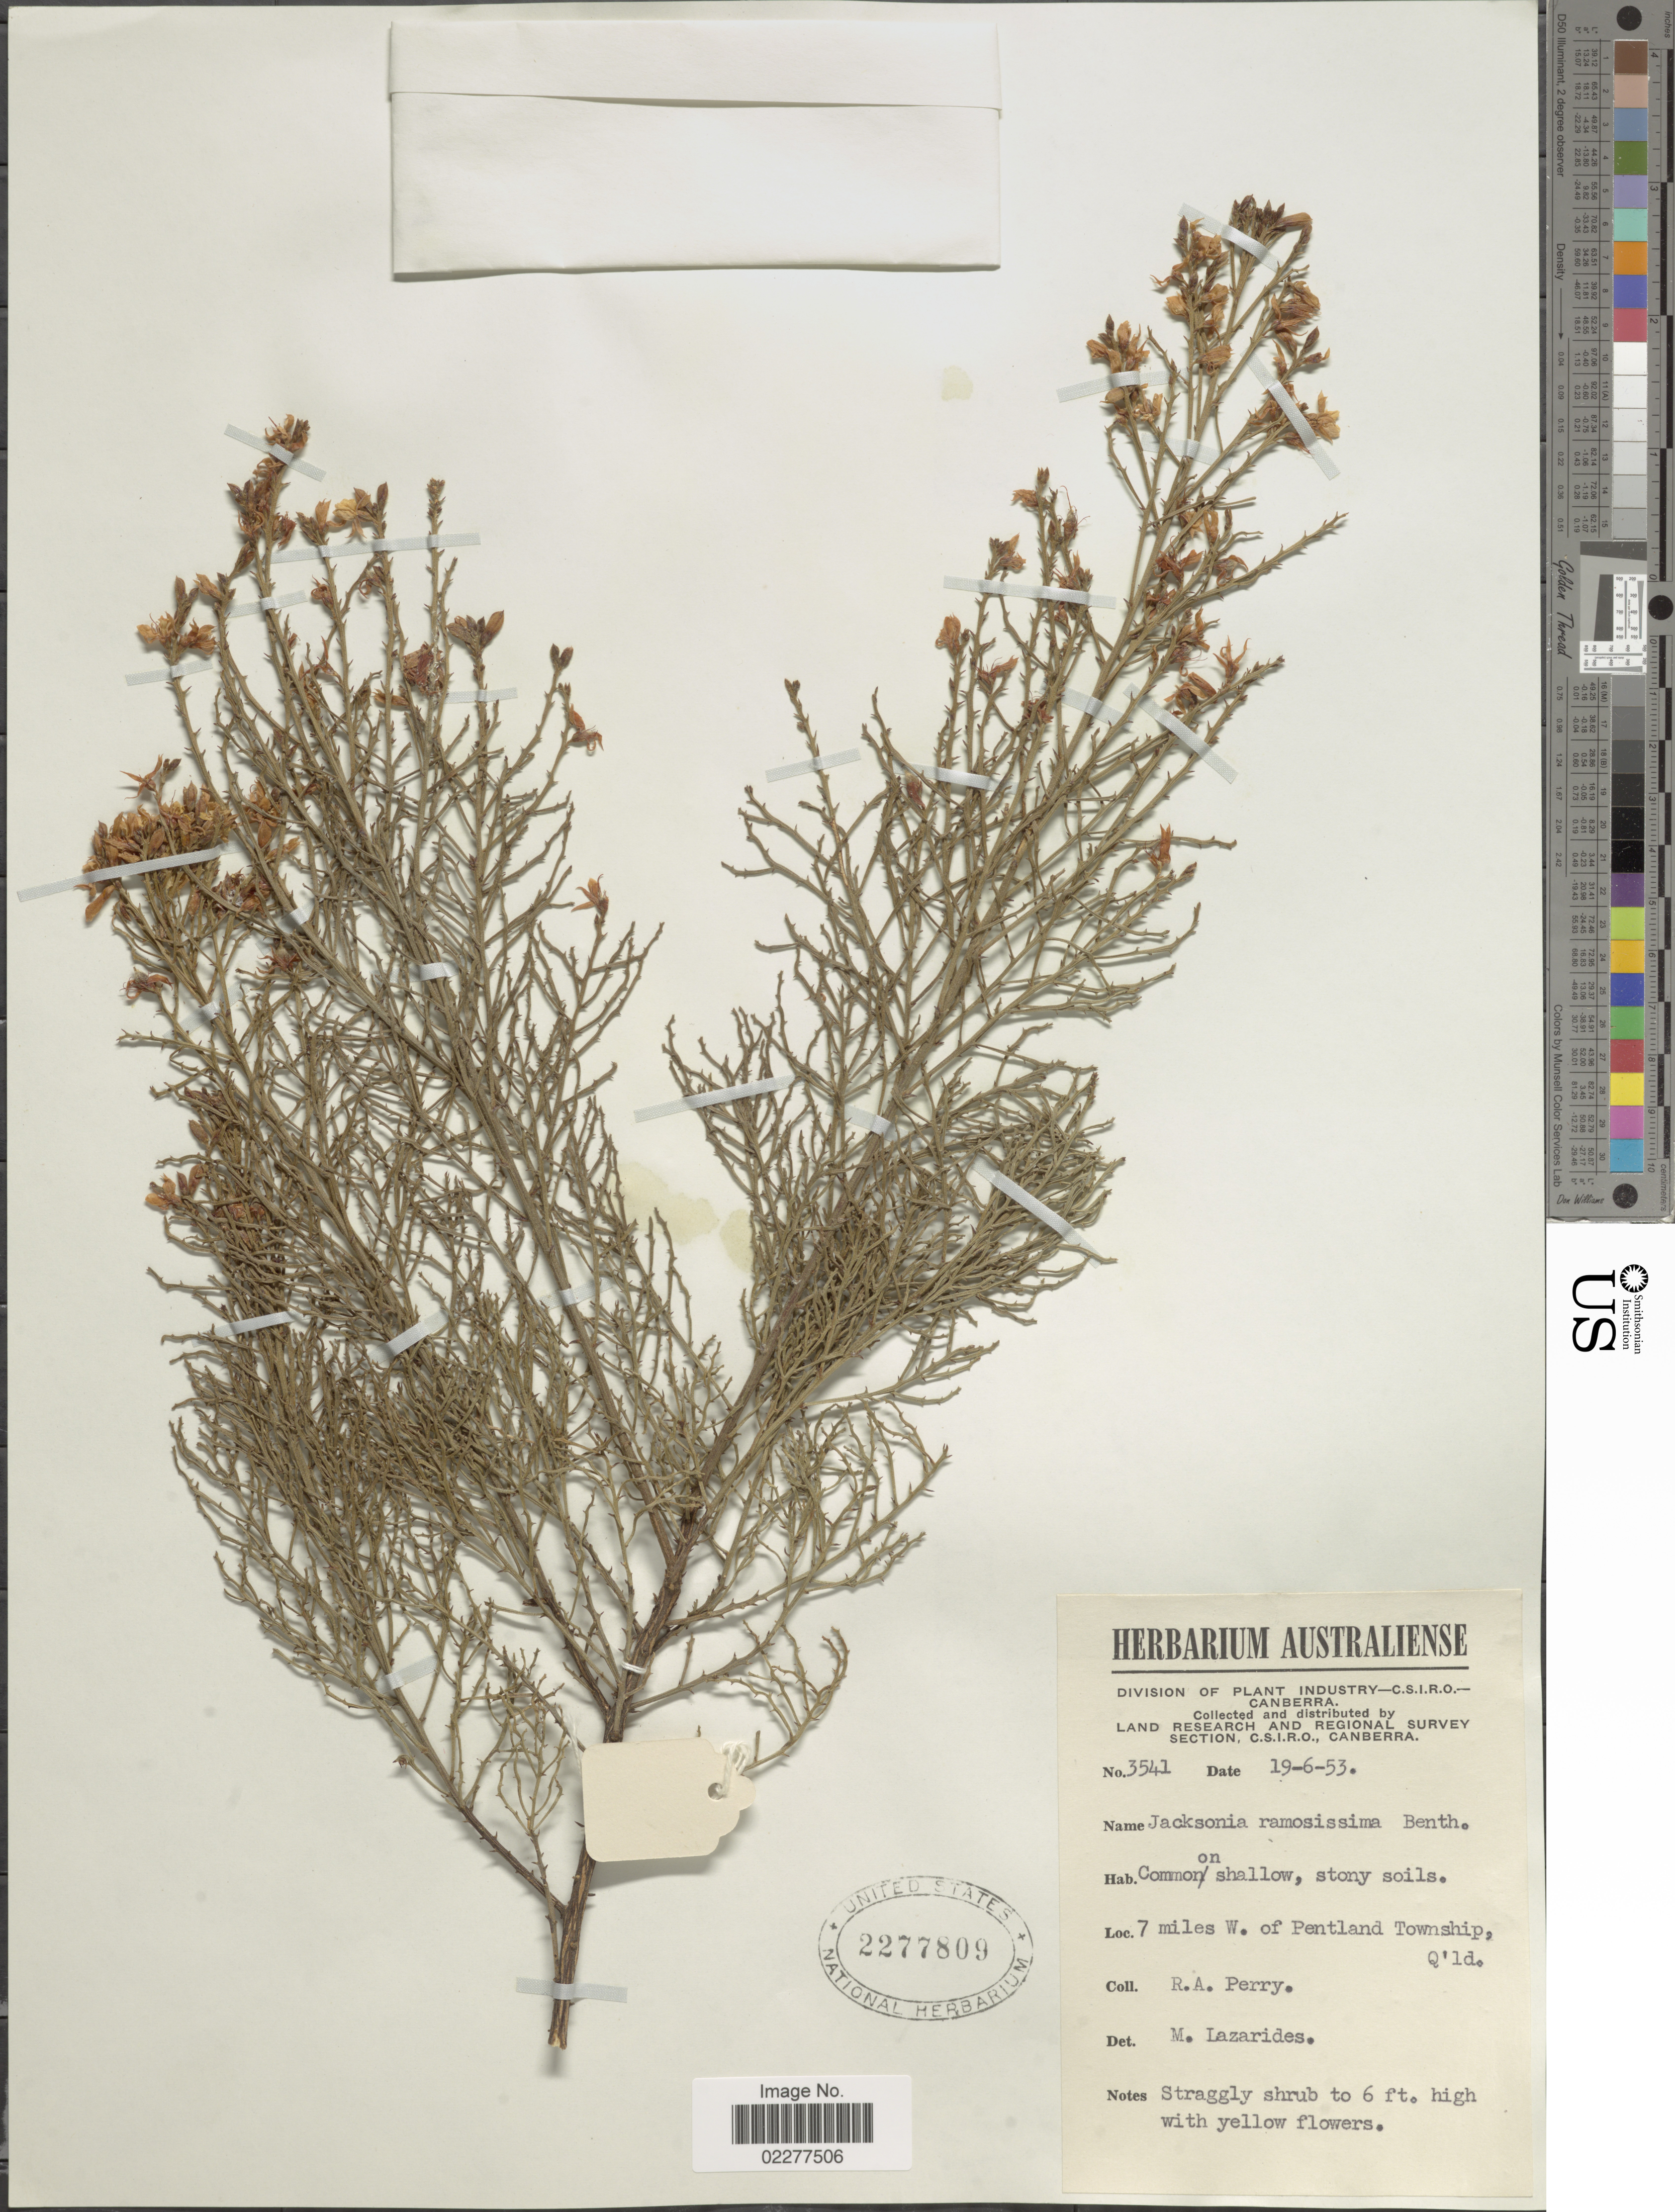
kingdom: Plantae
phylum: Tracheophyta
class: Magnoliopsida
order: Fabales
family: Fabaceae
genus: Jacksonia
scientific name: Jacksonia ramosissima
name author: Benth.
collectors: Perry, R. A.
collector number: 3541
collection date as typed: Transcribed d/m/y: 19/6/53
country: Australia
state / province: Queensland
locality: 7 miles W. of Pentland Township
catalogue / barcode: US 2277809